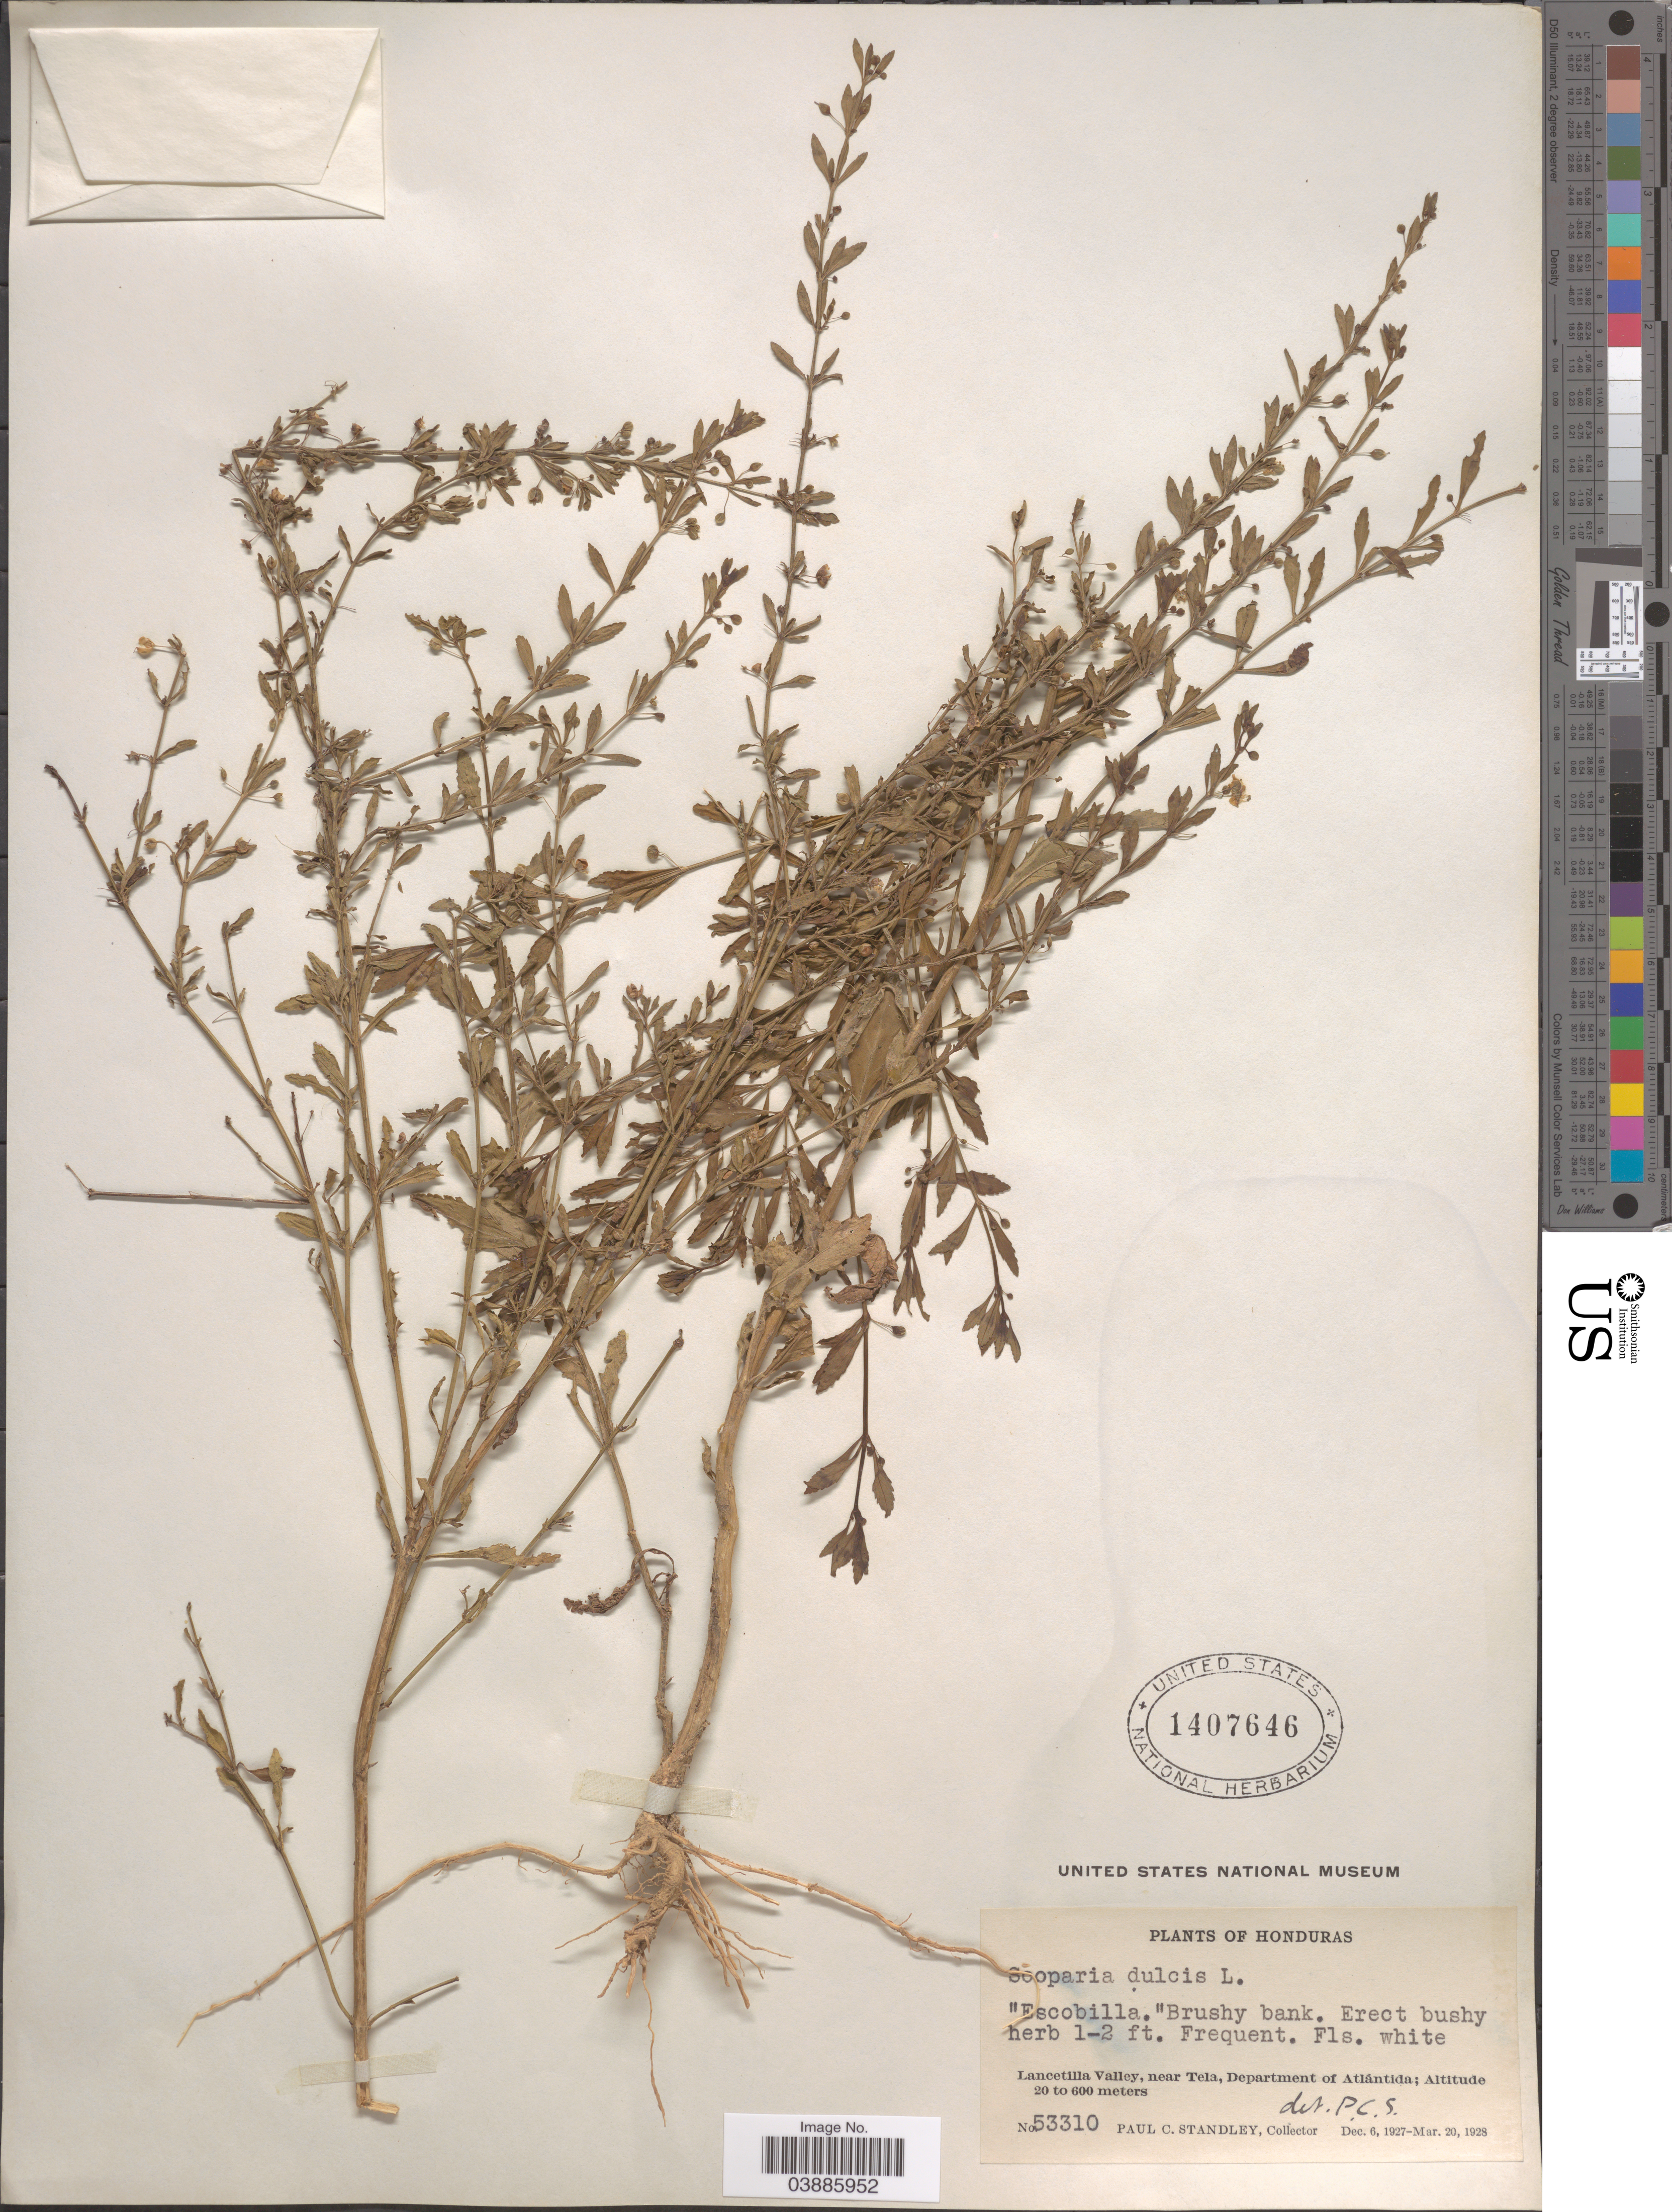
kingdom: Plantae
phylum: Tracheophyta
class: Magnoliopsida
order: Lamiales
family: Plantaginaceae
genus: Scoparia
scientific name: Scoparia dulcis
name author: L.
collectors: P. C. Standley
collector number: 53310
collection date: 1927-12-06/1928-03-20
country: Honduras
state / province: Atlantida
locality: Lancetilla Valley, near Tela, Department of Atlántida.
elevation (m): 20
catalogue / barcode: US 1407646